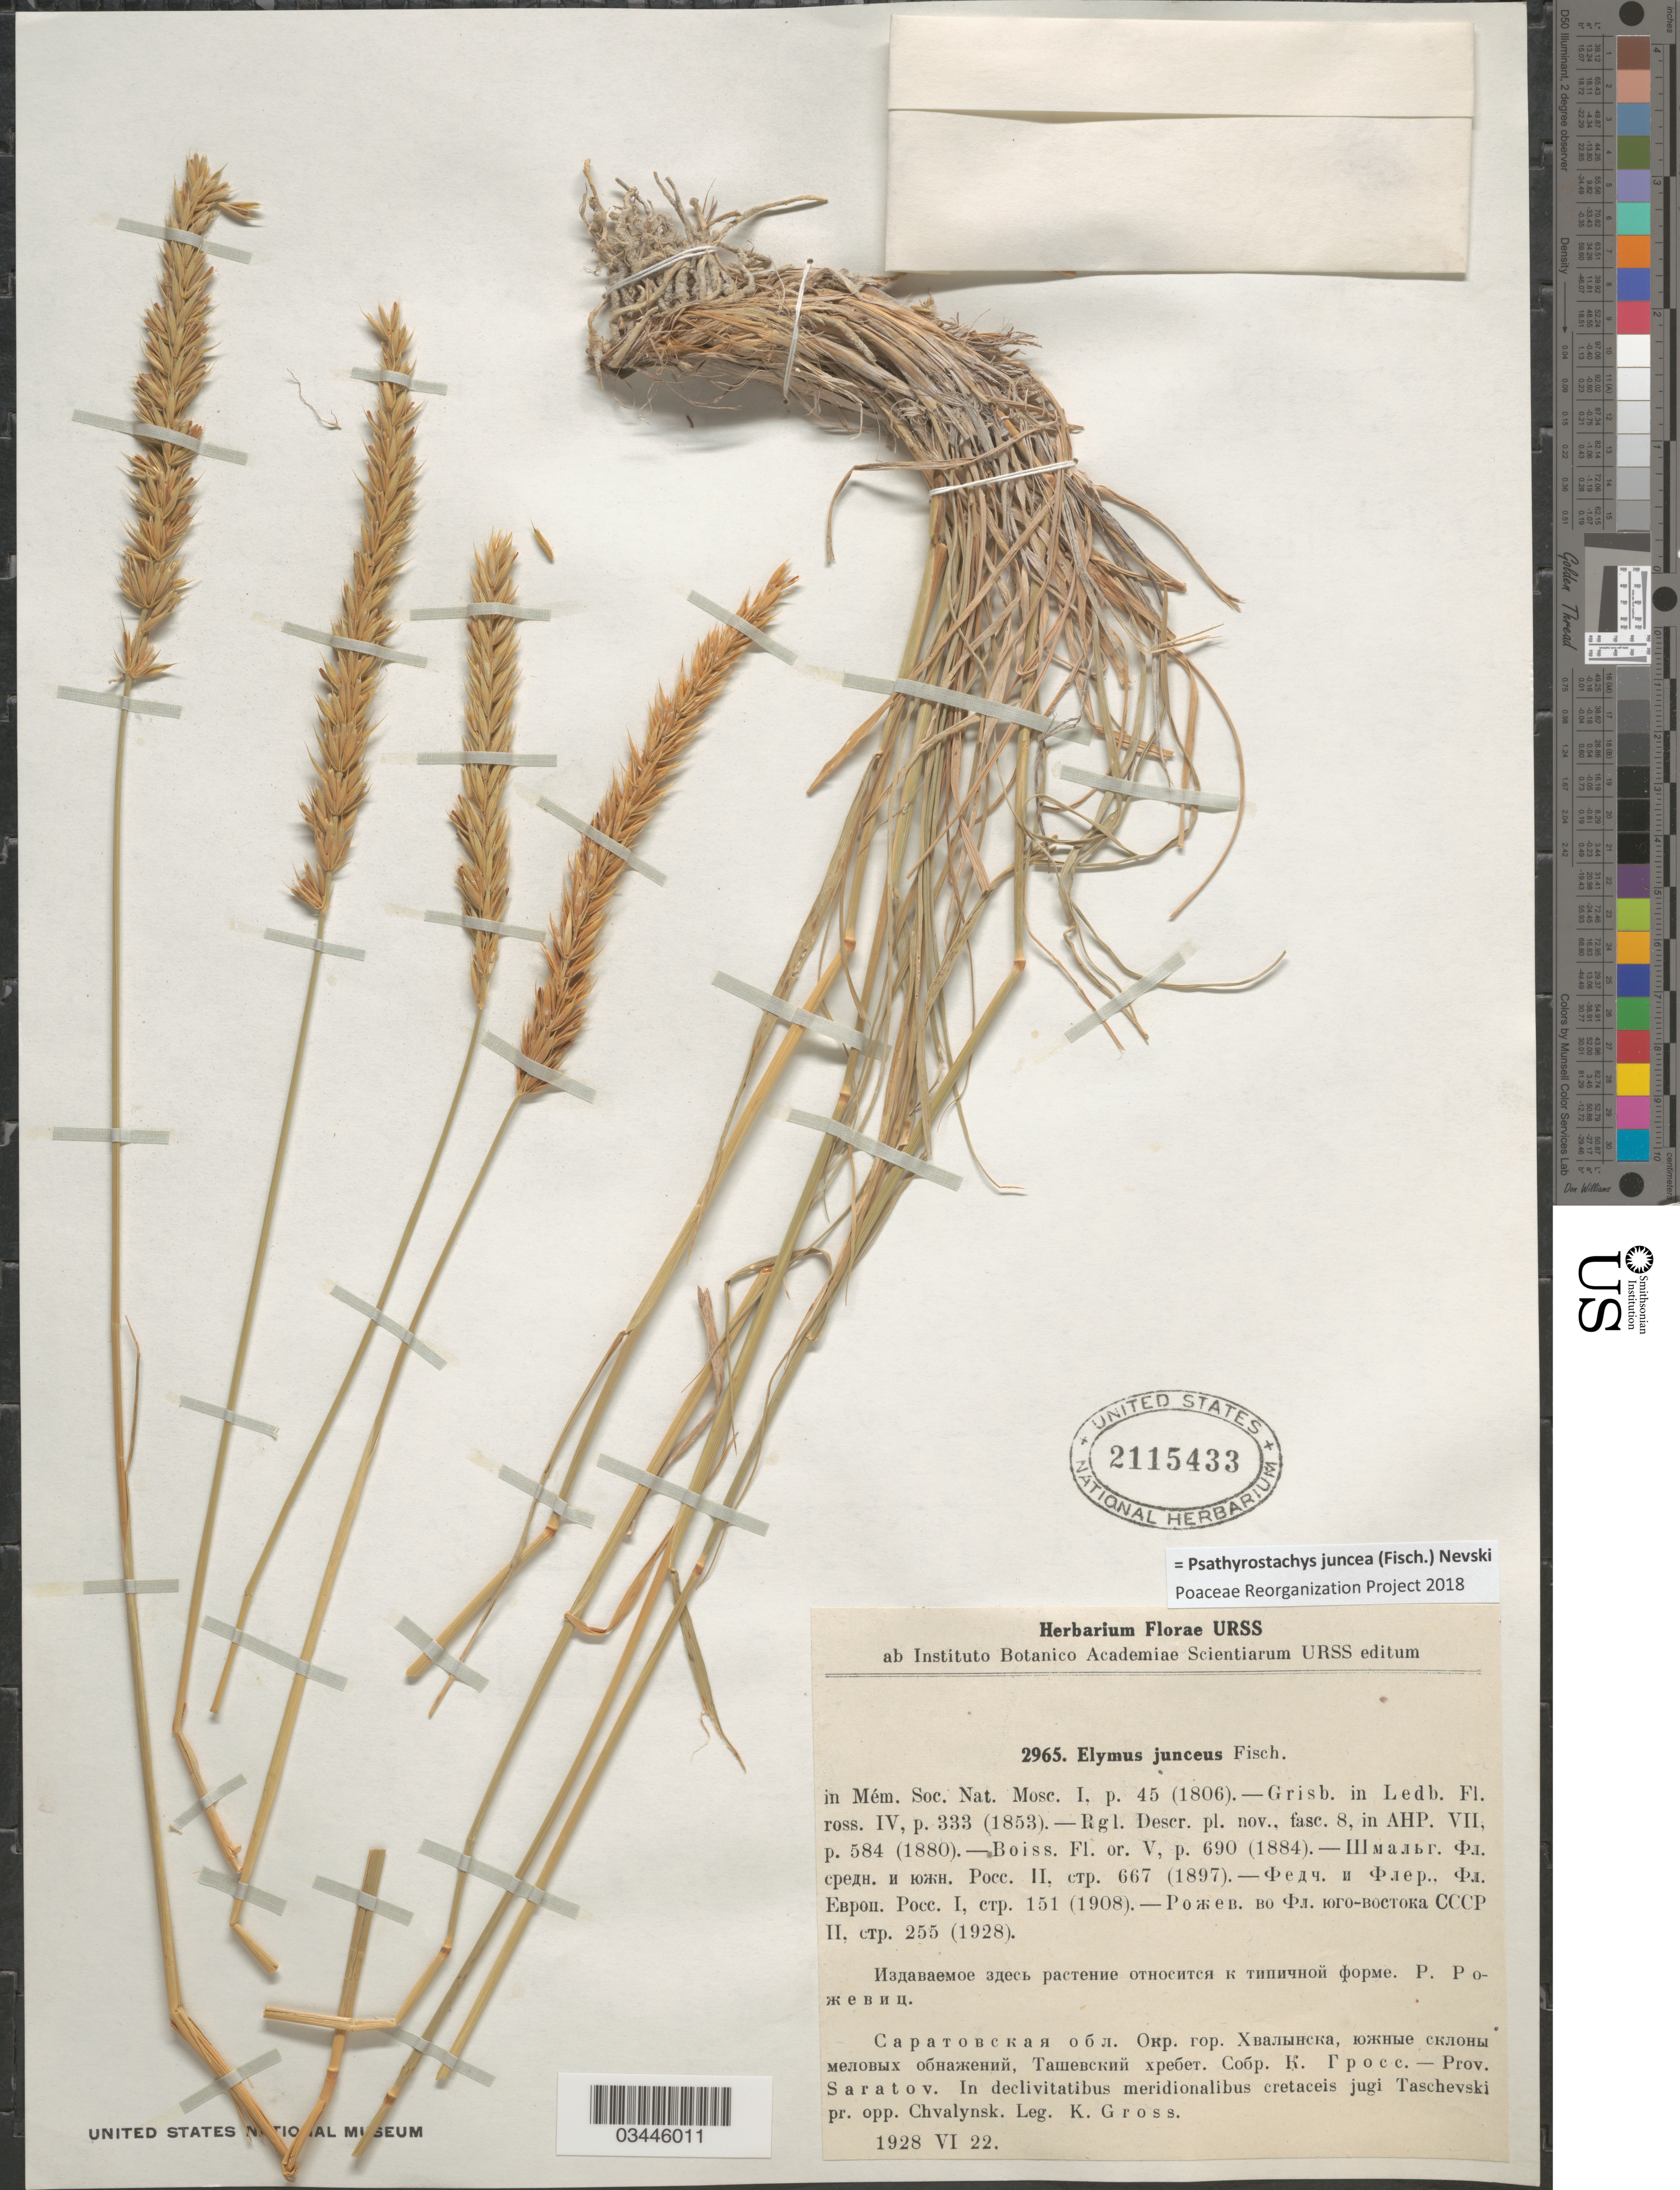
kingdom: Plantae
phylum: Tracheophyta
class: Liliopsida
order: Poales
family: Poaceae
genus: Psathyrostachys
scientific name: Psathyrostachys juncea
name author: (Fisch.) Nevki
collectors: K. Gross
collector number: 2965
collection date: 1928-06-22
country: Russian Federation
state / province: Saratov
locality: In declivibus meridionalibus cretaceis jugi Taschevski pr. opp. Chvalynsk.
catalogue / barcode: US 2115433